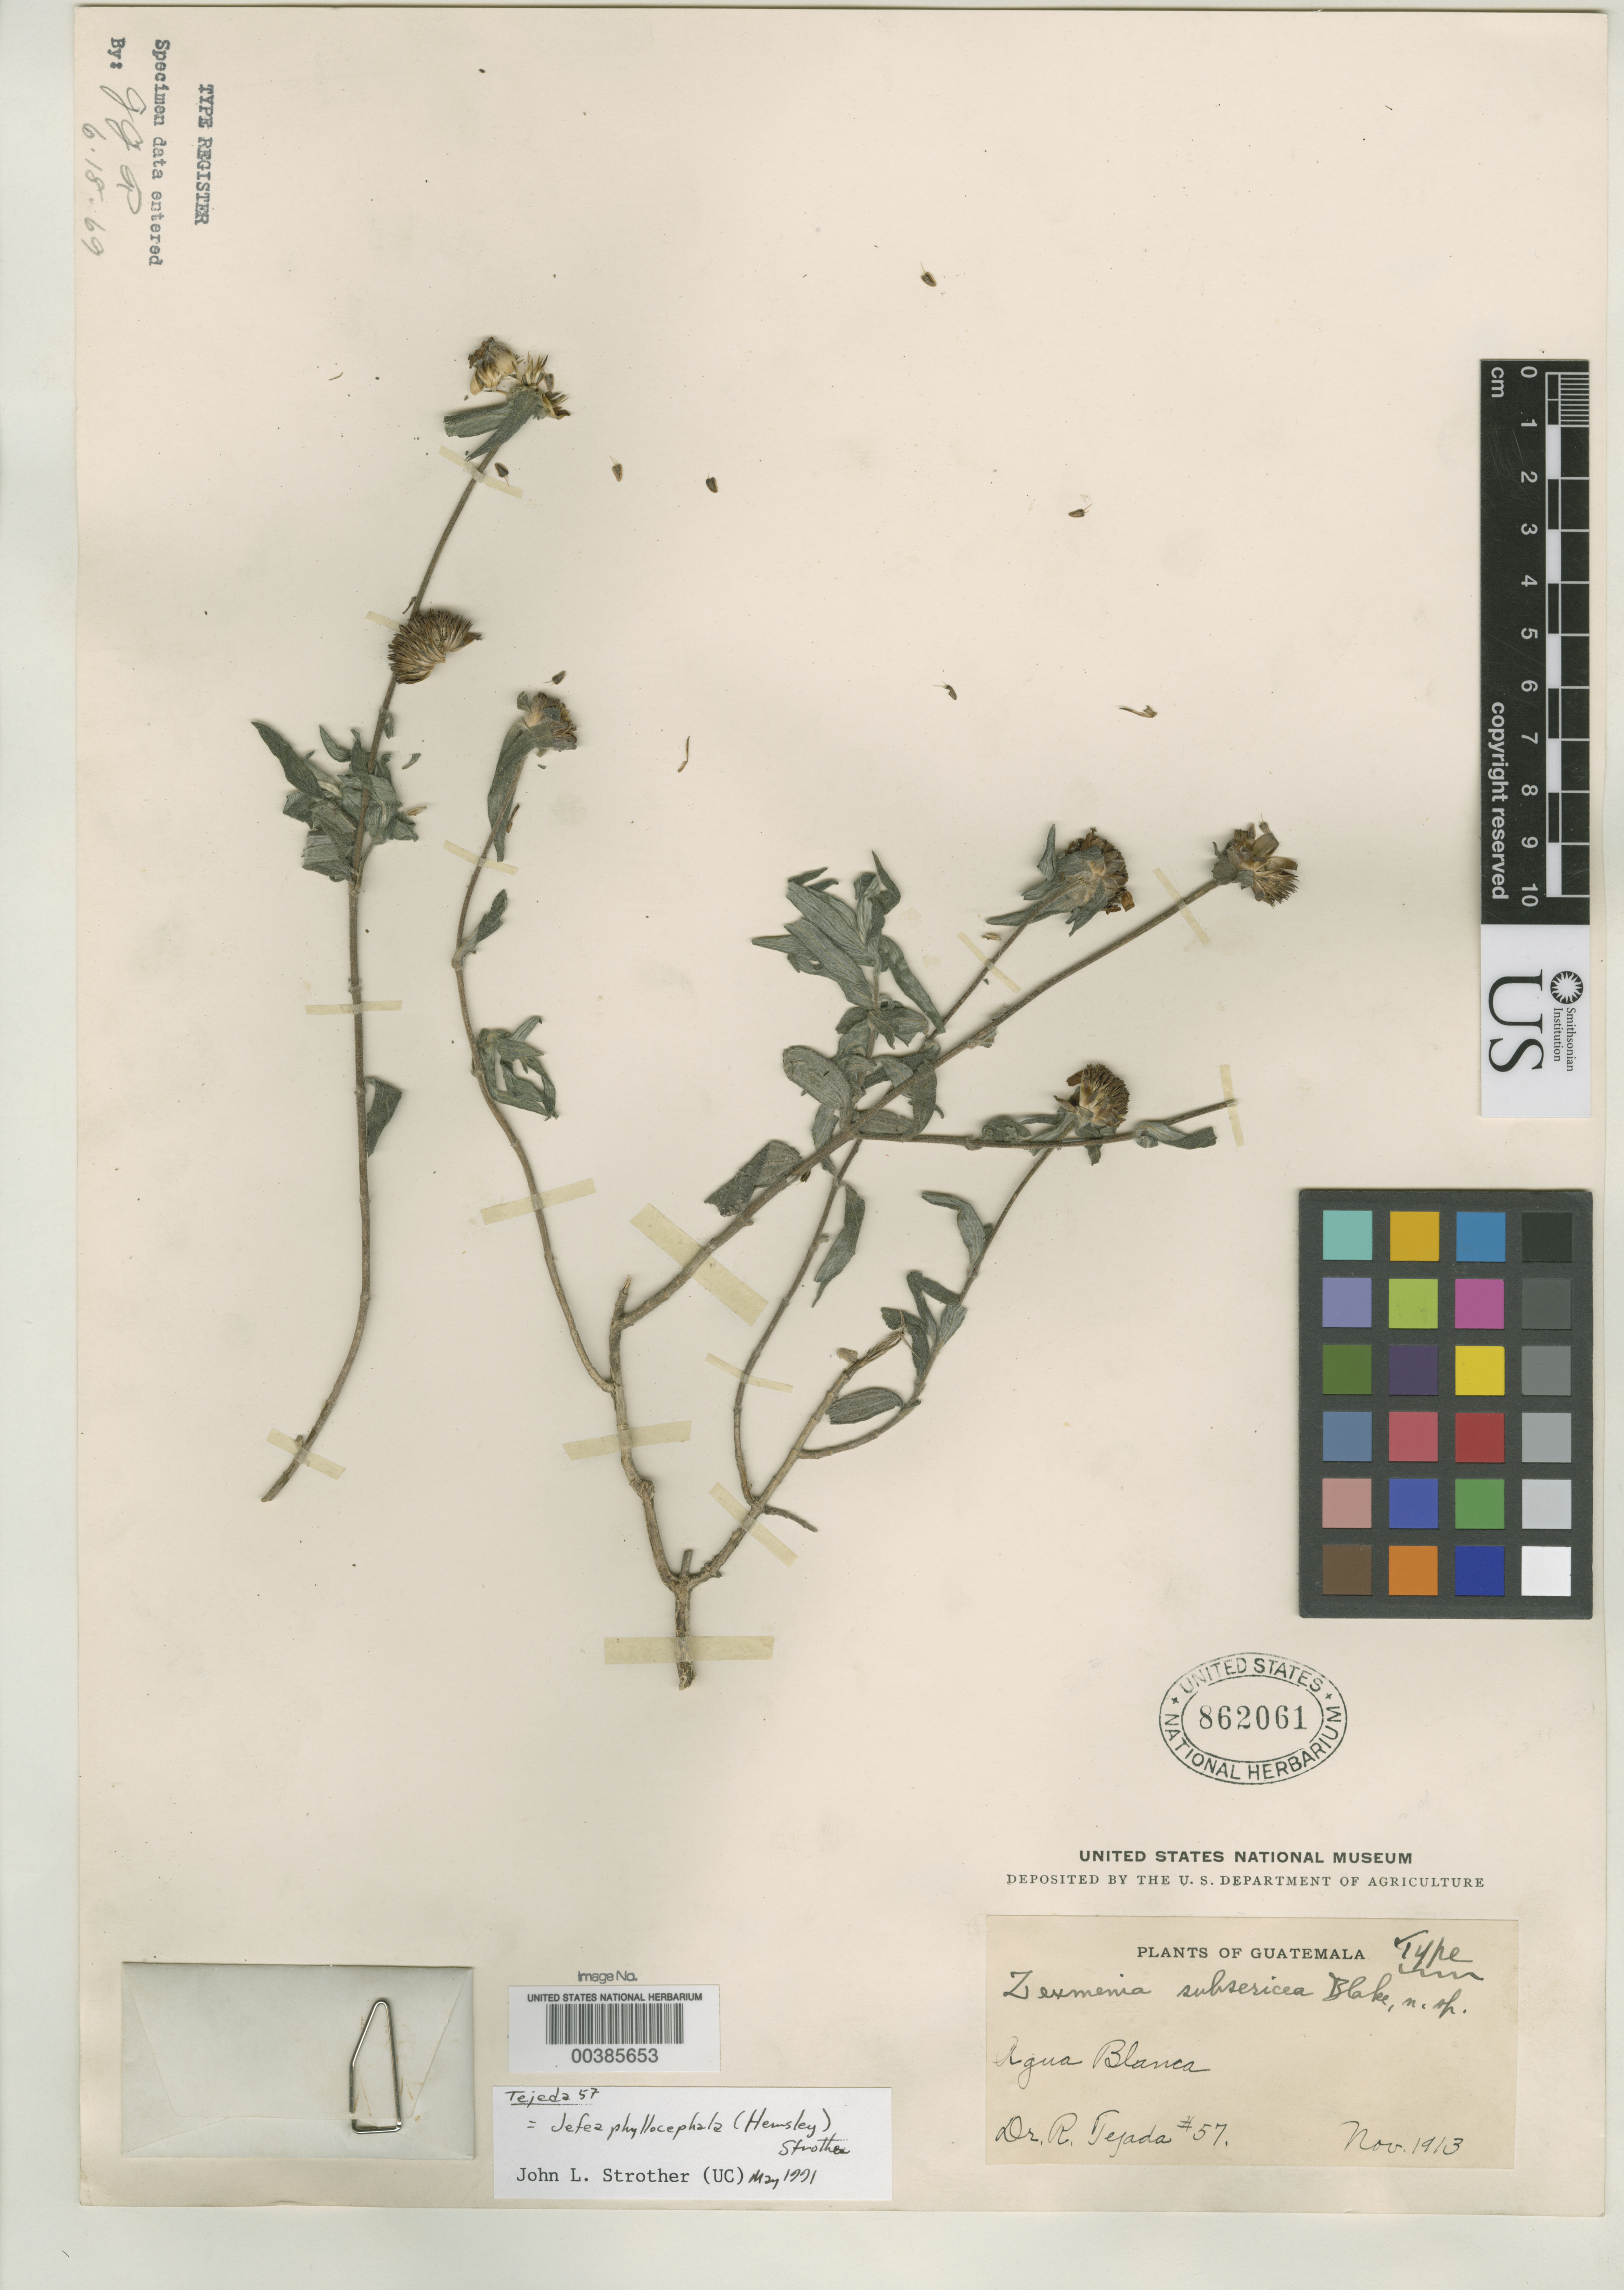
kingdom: Plantae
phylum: Tracheophyta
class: Magnoliopsida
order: Asterales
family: Asteraceae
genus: Zexmenia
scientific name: Zexmenia subsericea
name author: S.F. Blake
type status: Holotype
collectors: R. Tejada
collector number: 57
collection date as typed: Nov 1913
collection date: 1913-11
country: Guatemala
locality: Agua Blanca.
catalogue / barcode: US 862061